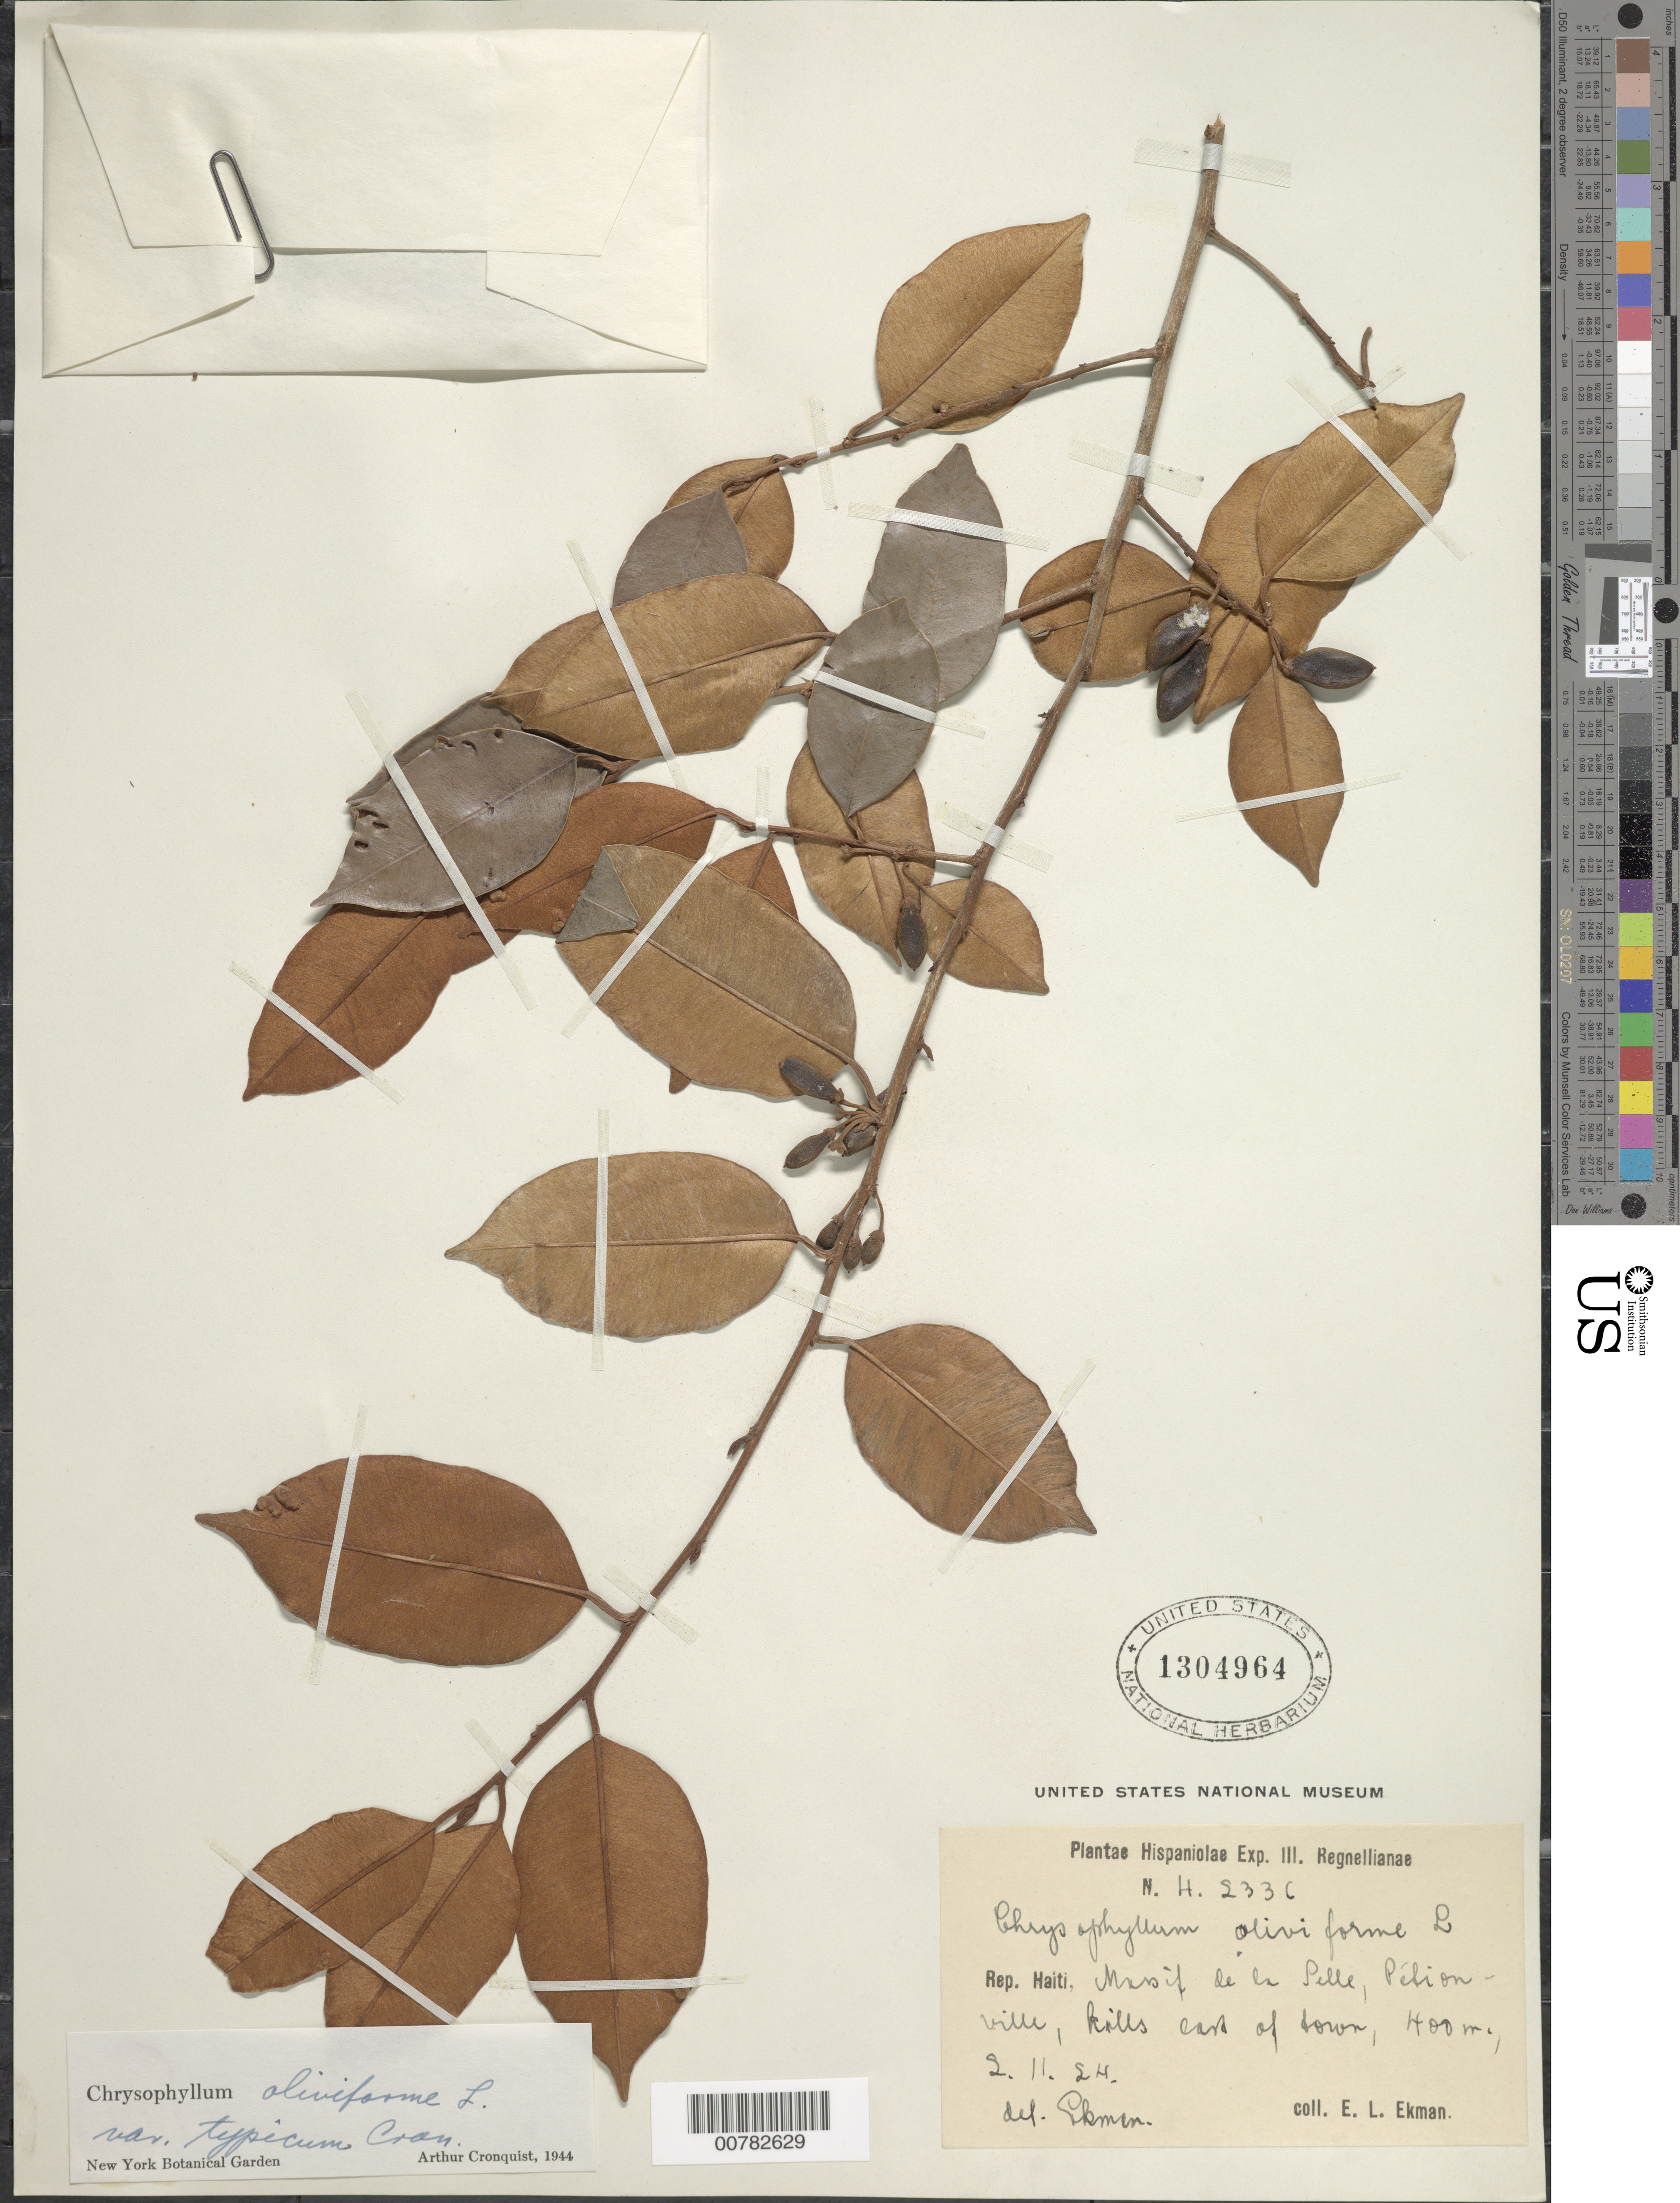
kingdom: Plantae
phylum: Tracheophyta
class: Magnoliopsida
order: Ericales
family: Sapotaceae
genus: Chrysophyllum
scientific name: Chrysophyllum oliviforme subsp. oliviforme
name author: L.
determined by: Cronquist, A. J.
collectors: E. L. Ekman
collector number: H 2336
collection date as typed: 02 Nov 1924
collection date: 1924-11-02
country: Haiti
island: Hispaniola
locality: Massif de la Selle, Pétionville, hills east of town.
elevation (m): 400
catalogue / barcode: US 1304964